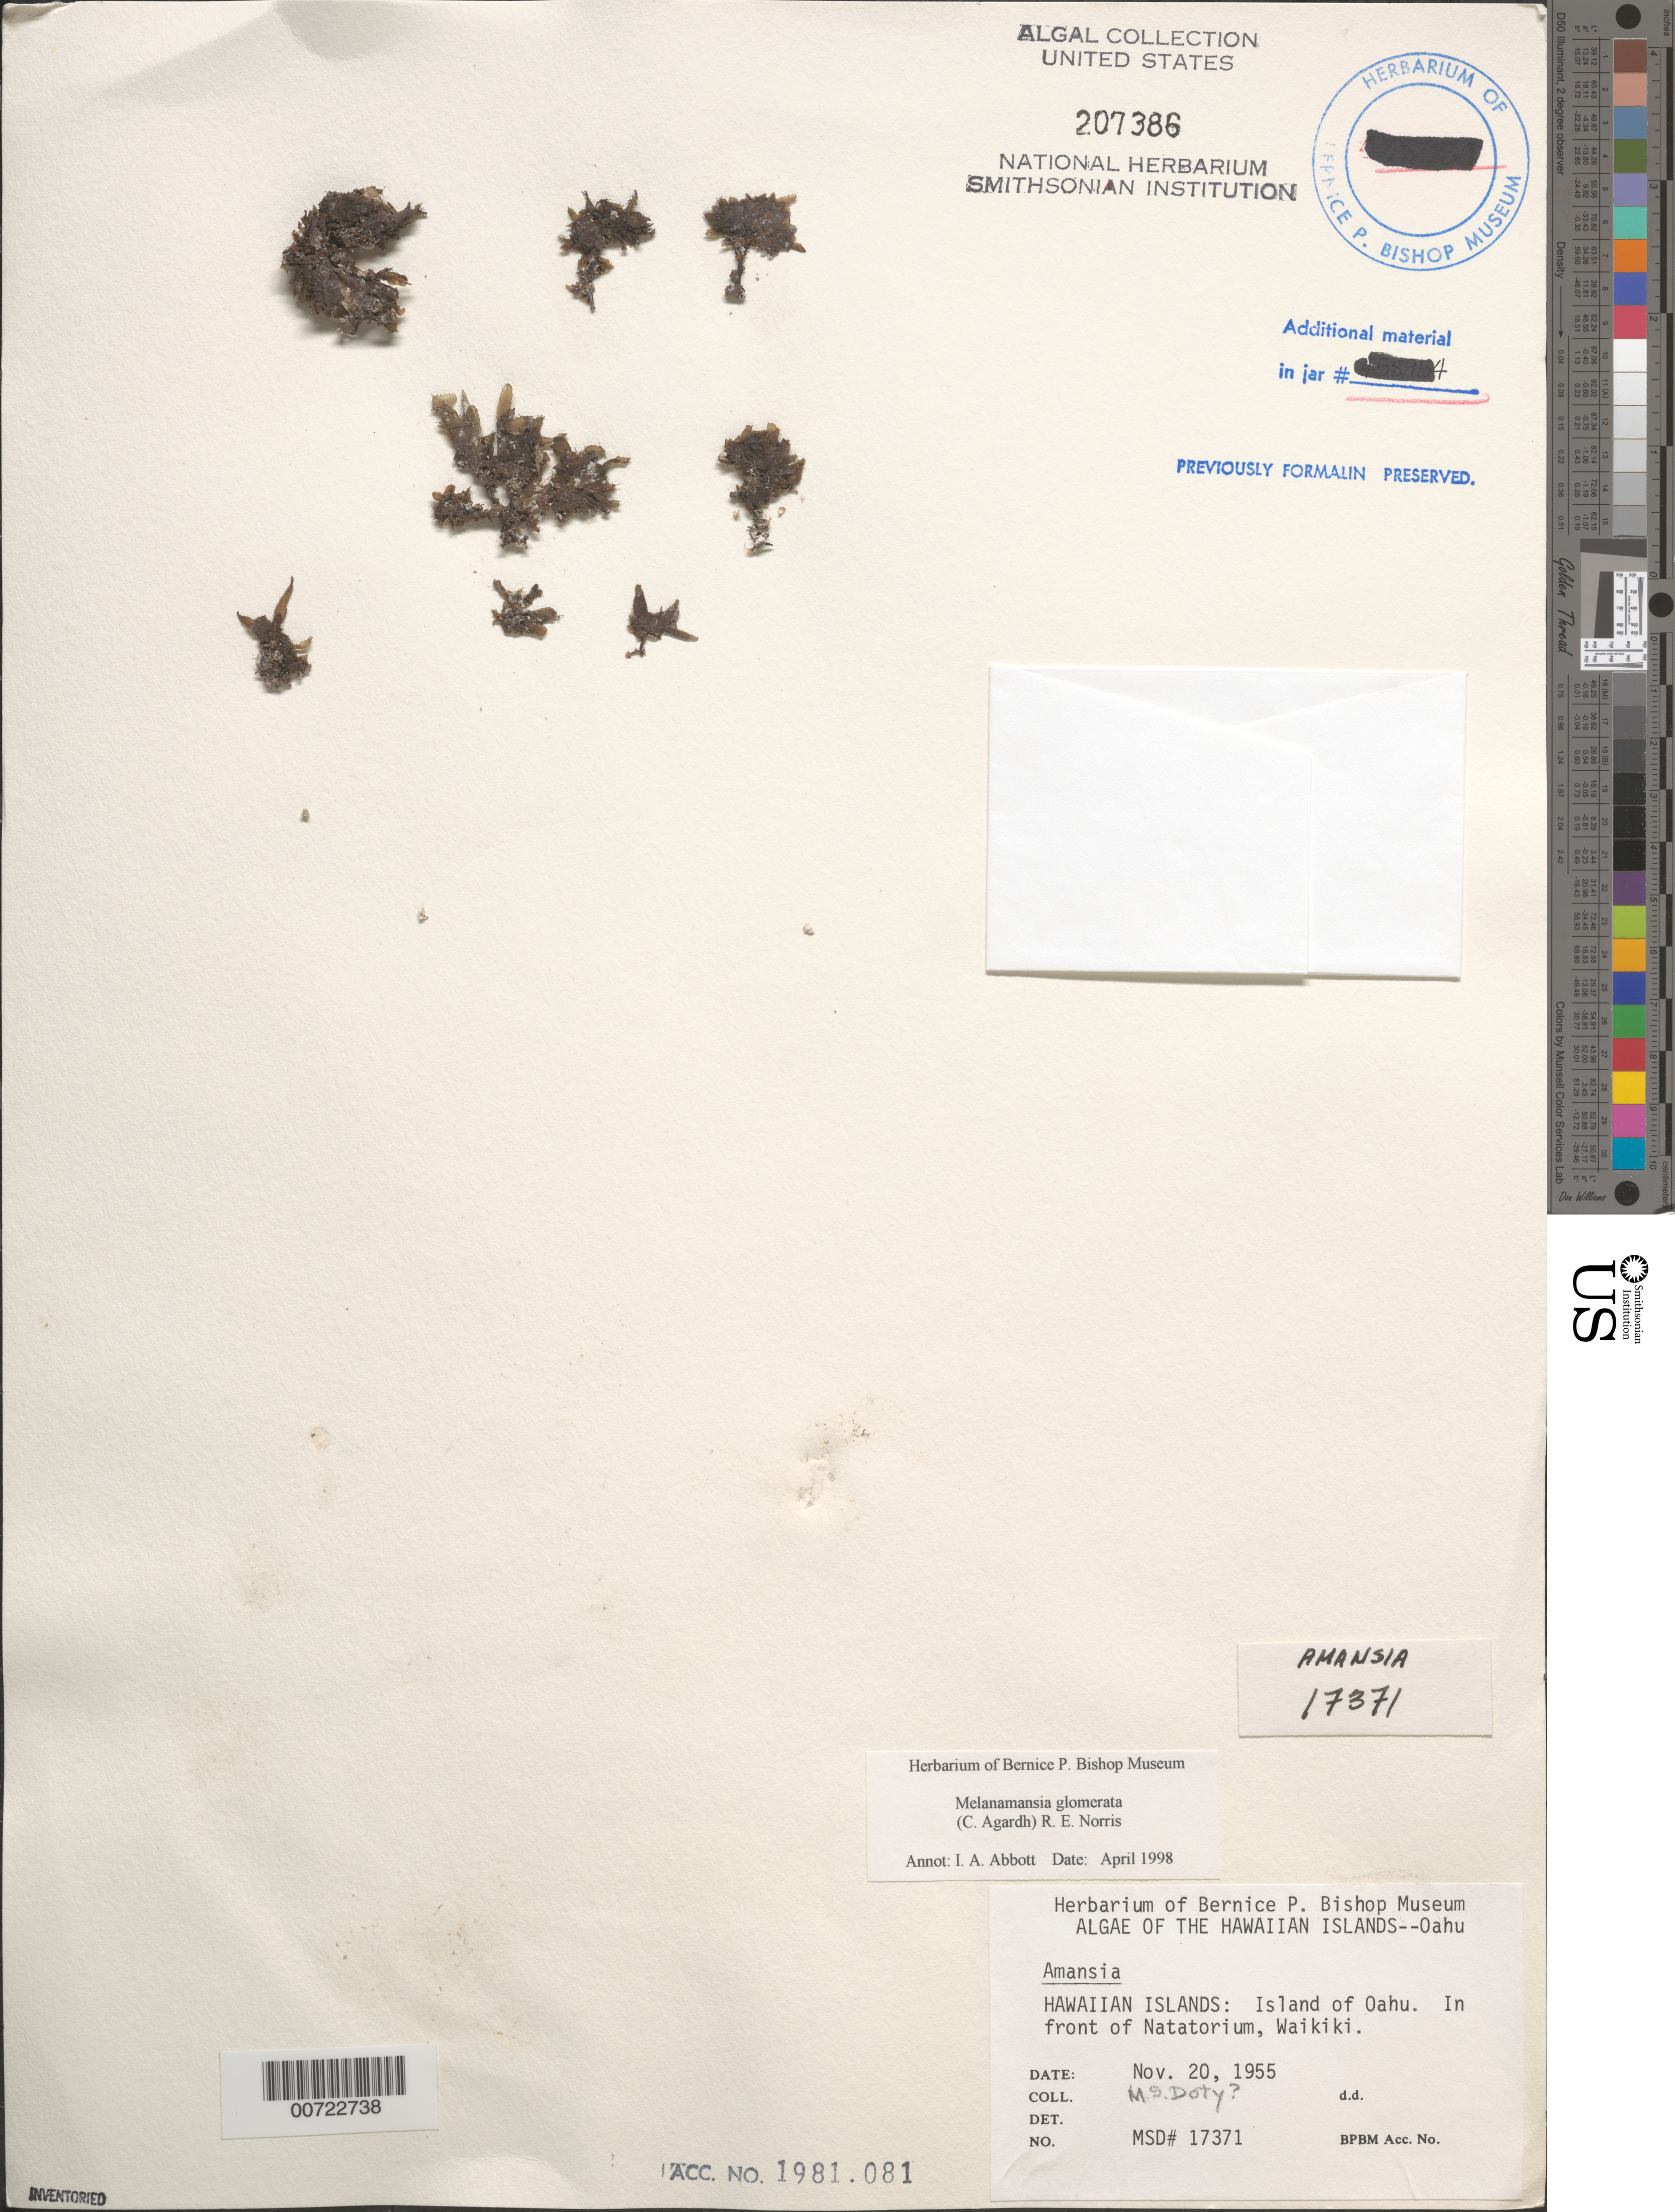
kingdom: Plantae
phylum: Rhodophyta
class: Florideophyceae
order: Ceramiales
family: Rhodomelaceae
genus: Amansia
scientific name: Amansia glomerata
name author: C. Agardh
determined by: Algae name updating Project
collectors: M. S. Doty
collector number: MSD 17371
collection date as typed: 20 Nov 1955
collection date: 1955-11-20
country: United States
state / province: Hawaii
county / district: Honolulu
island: Oahu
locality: Waikiki, in front of Natatorium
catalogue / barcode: US 207386